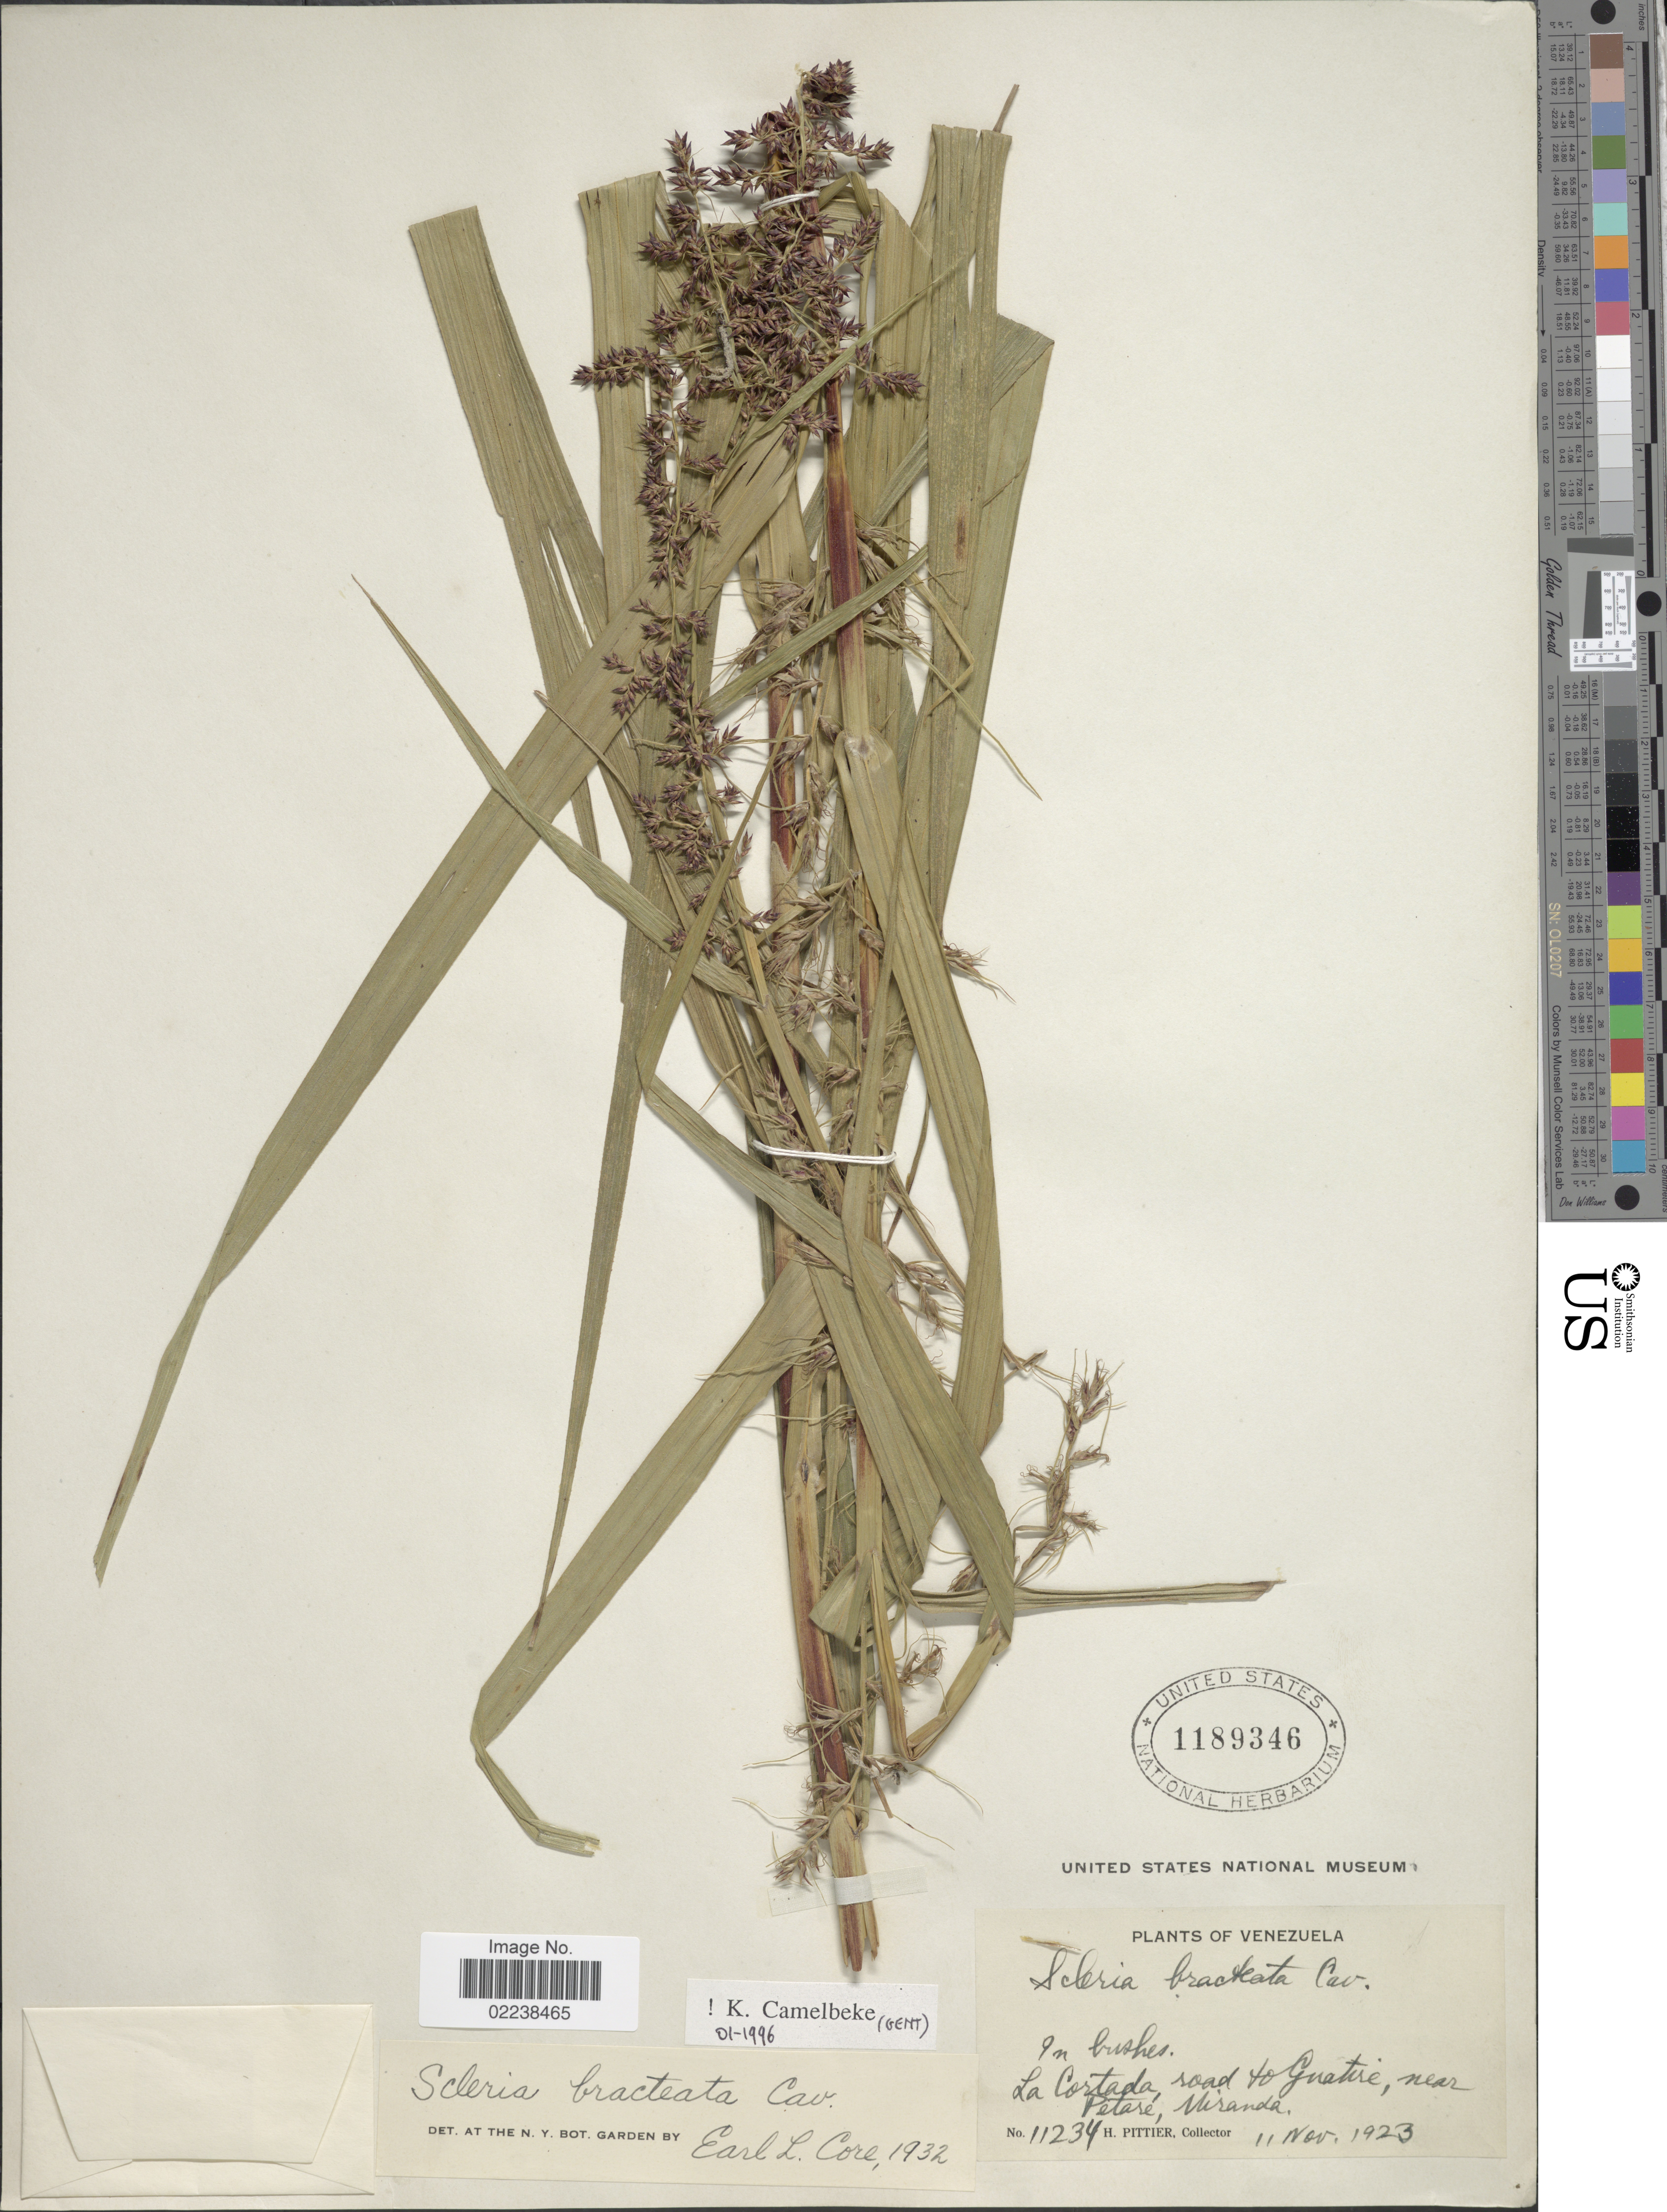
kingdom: Plantae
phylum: Tracheophyta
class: Liliopsida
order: Poales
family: Cyperaceae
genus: Scleria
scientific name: Scleria bracteata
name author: Cav.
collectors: H. F. Pittier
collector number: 11234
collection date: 1923-11-11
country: Venezuela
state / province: Miranda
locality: La Cortada, road to Guatire, near Petare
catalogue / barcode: US 1189346